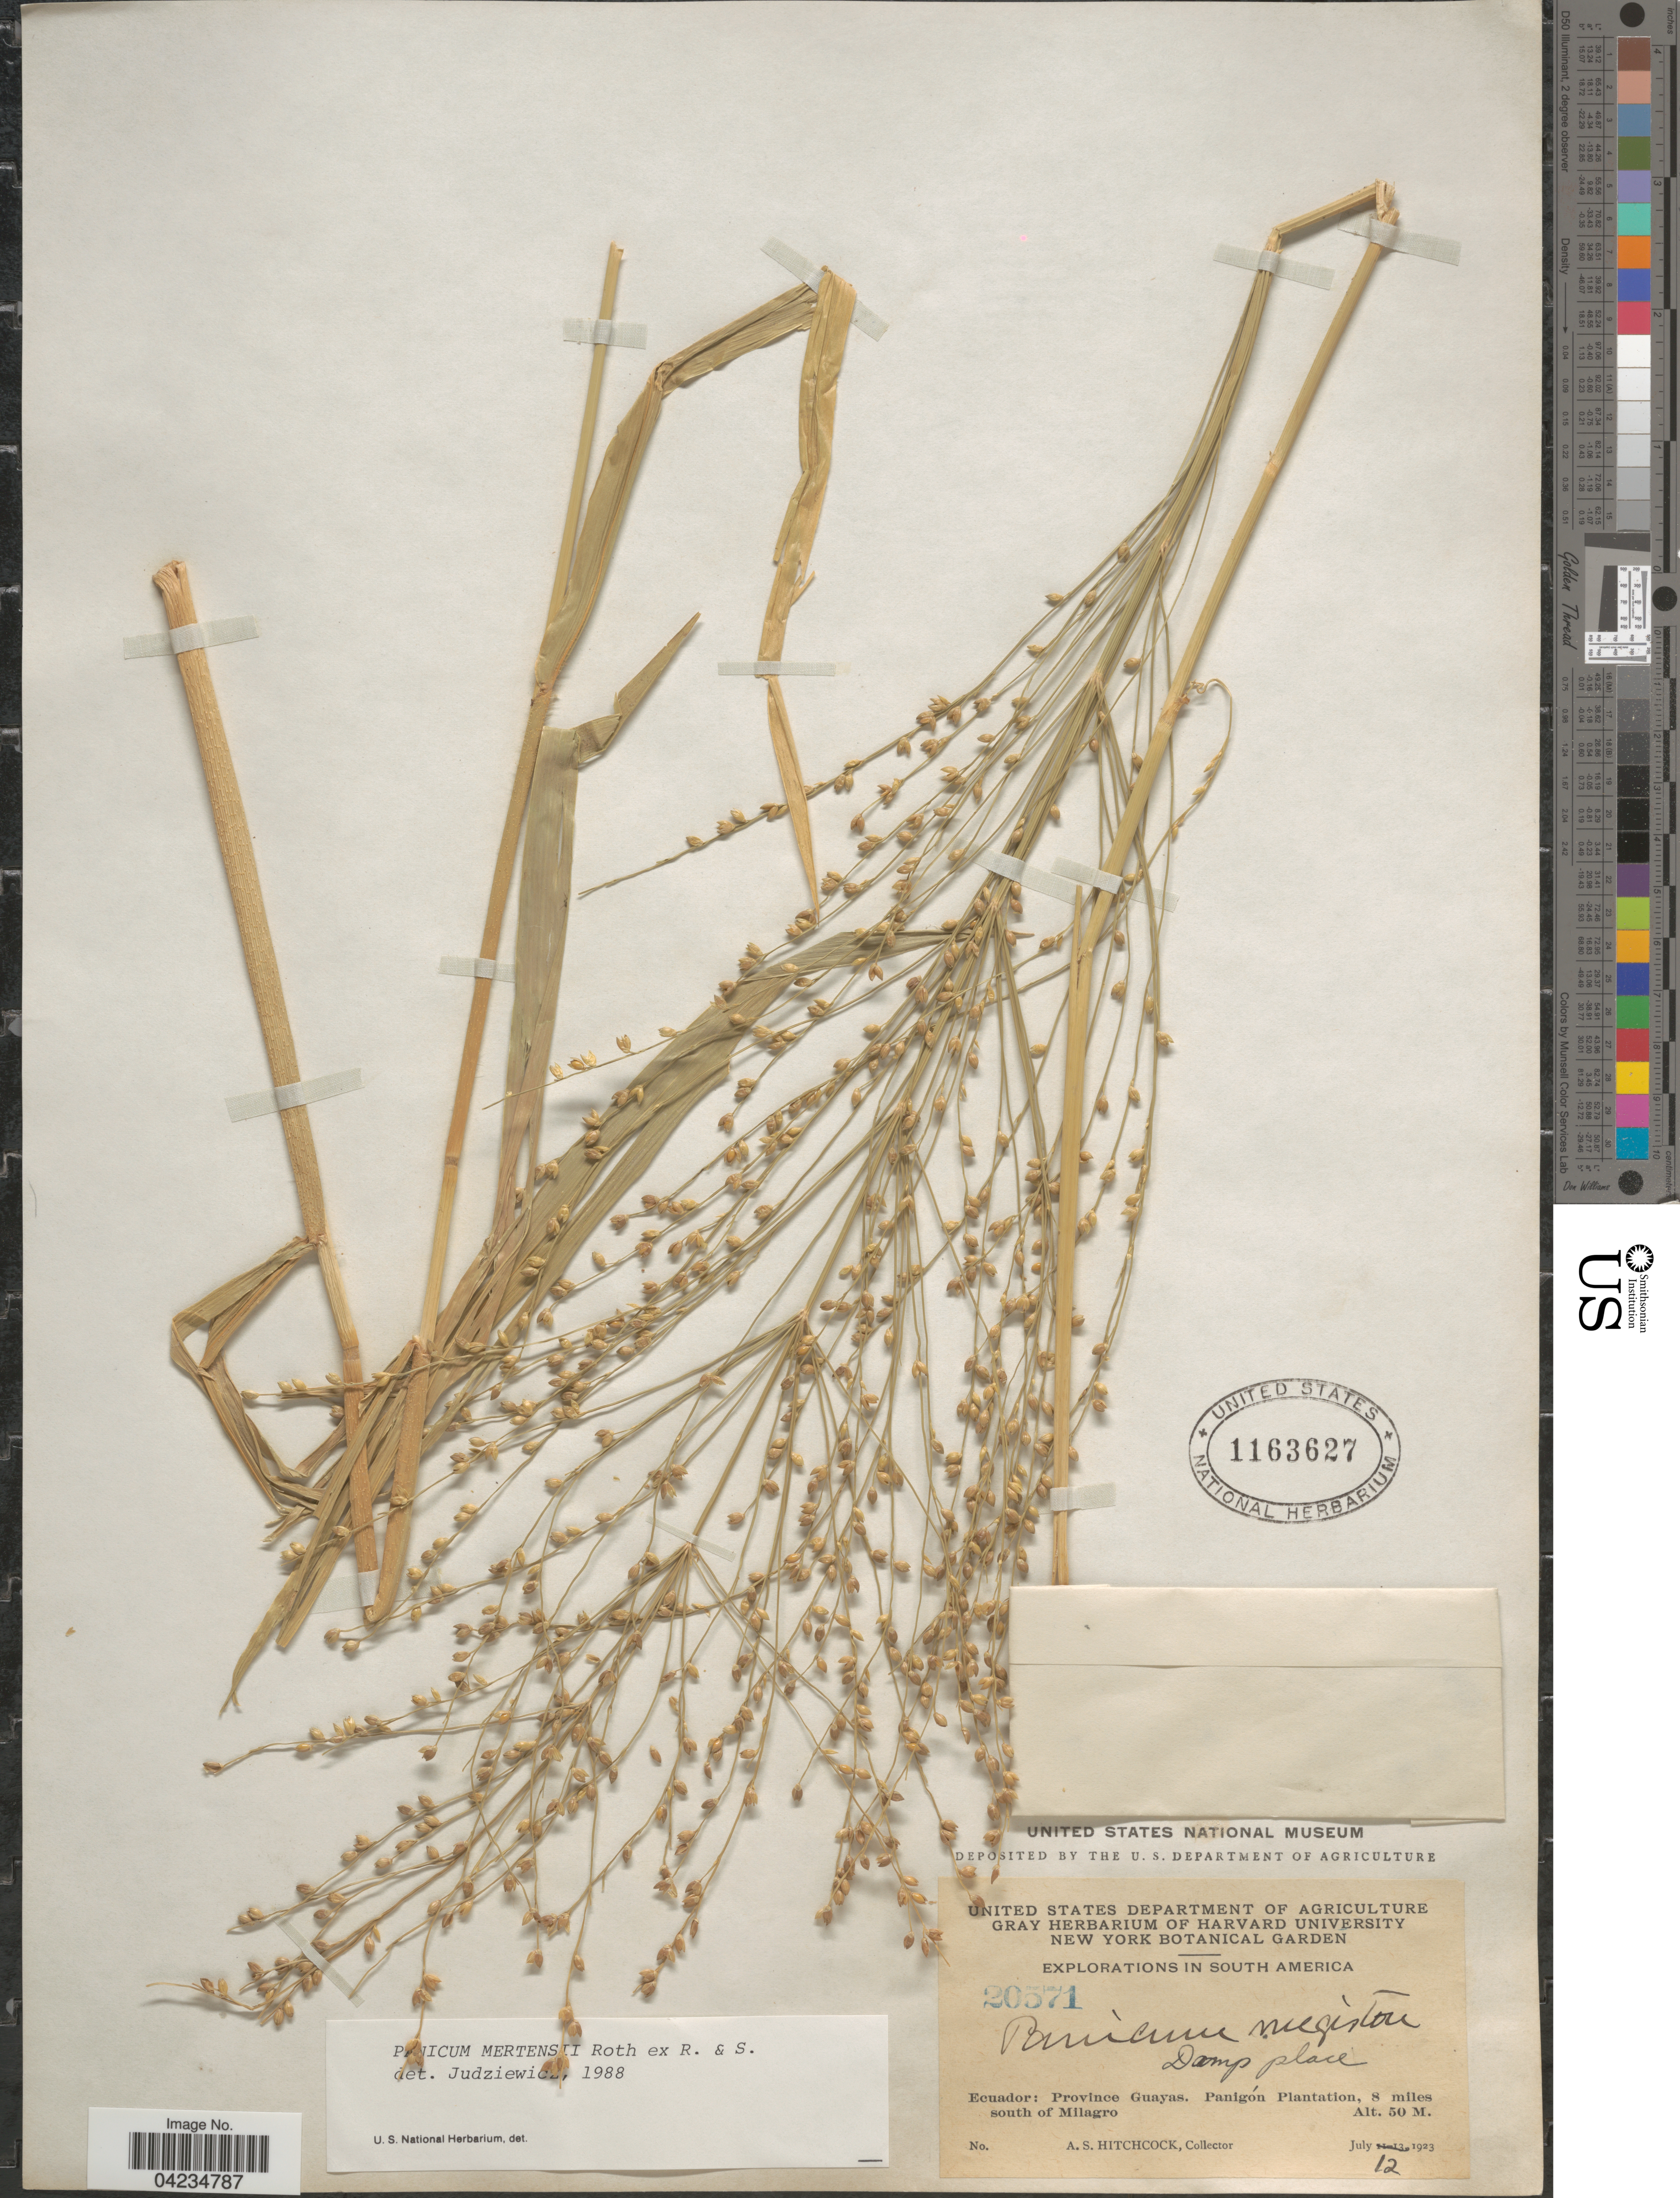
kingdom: Plantae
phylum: Tracheophyta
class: Liliopsida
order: Poales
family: Poaceae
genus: Stephostachys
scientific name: Stephostachys mertensii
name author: (Roth) Zuloaga & Marrone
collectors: A. S. Hitchcock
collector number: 20571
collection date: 1923-07-12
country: Ecuador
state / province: Guayas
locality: Explorations in South America. Panigón Plantation, 8 miles south of Milagro.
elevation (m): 50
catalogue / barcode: US 1163627